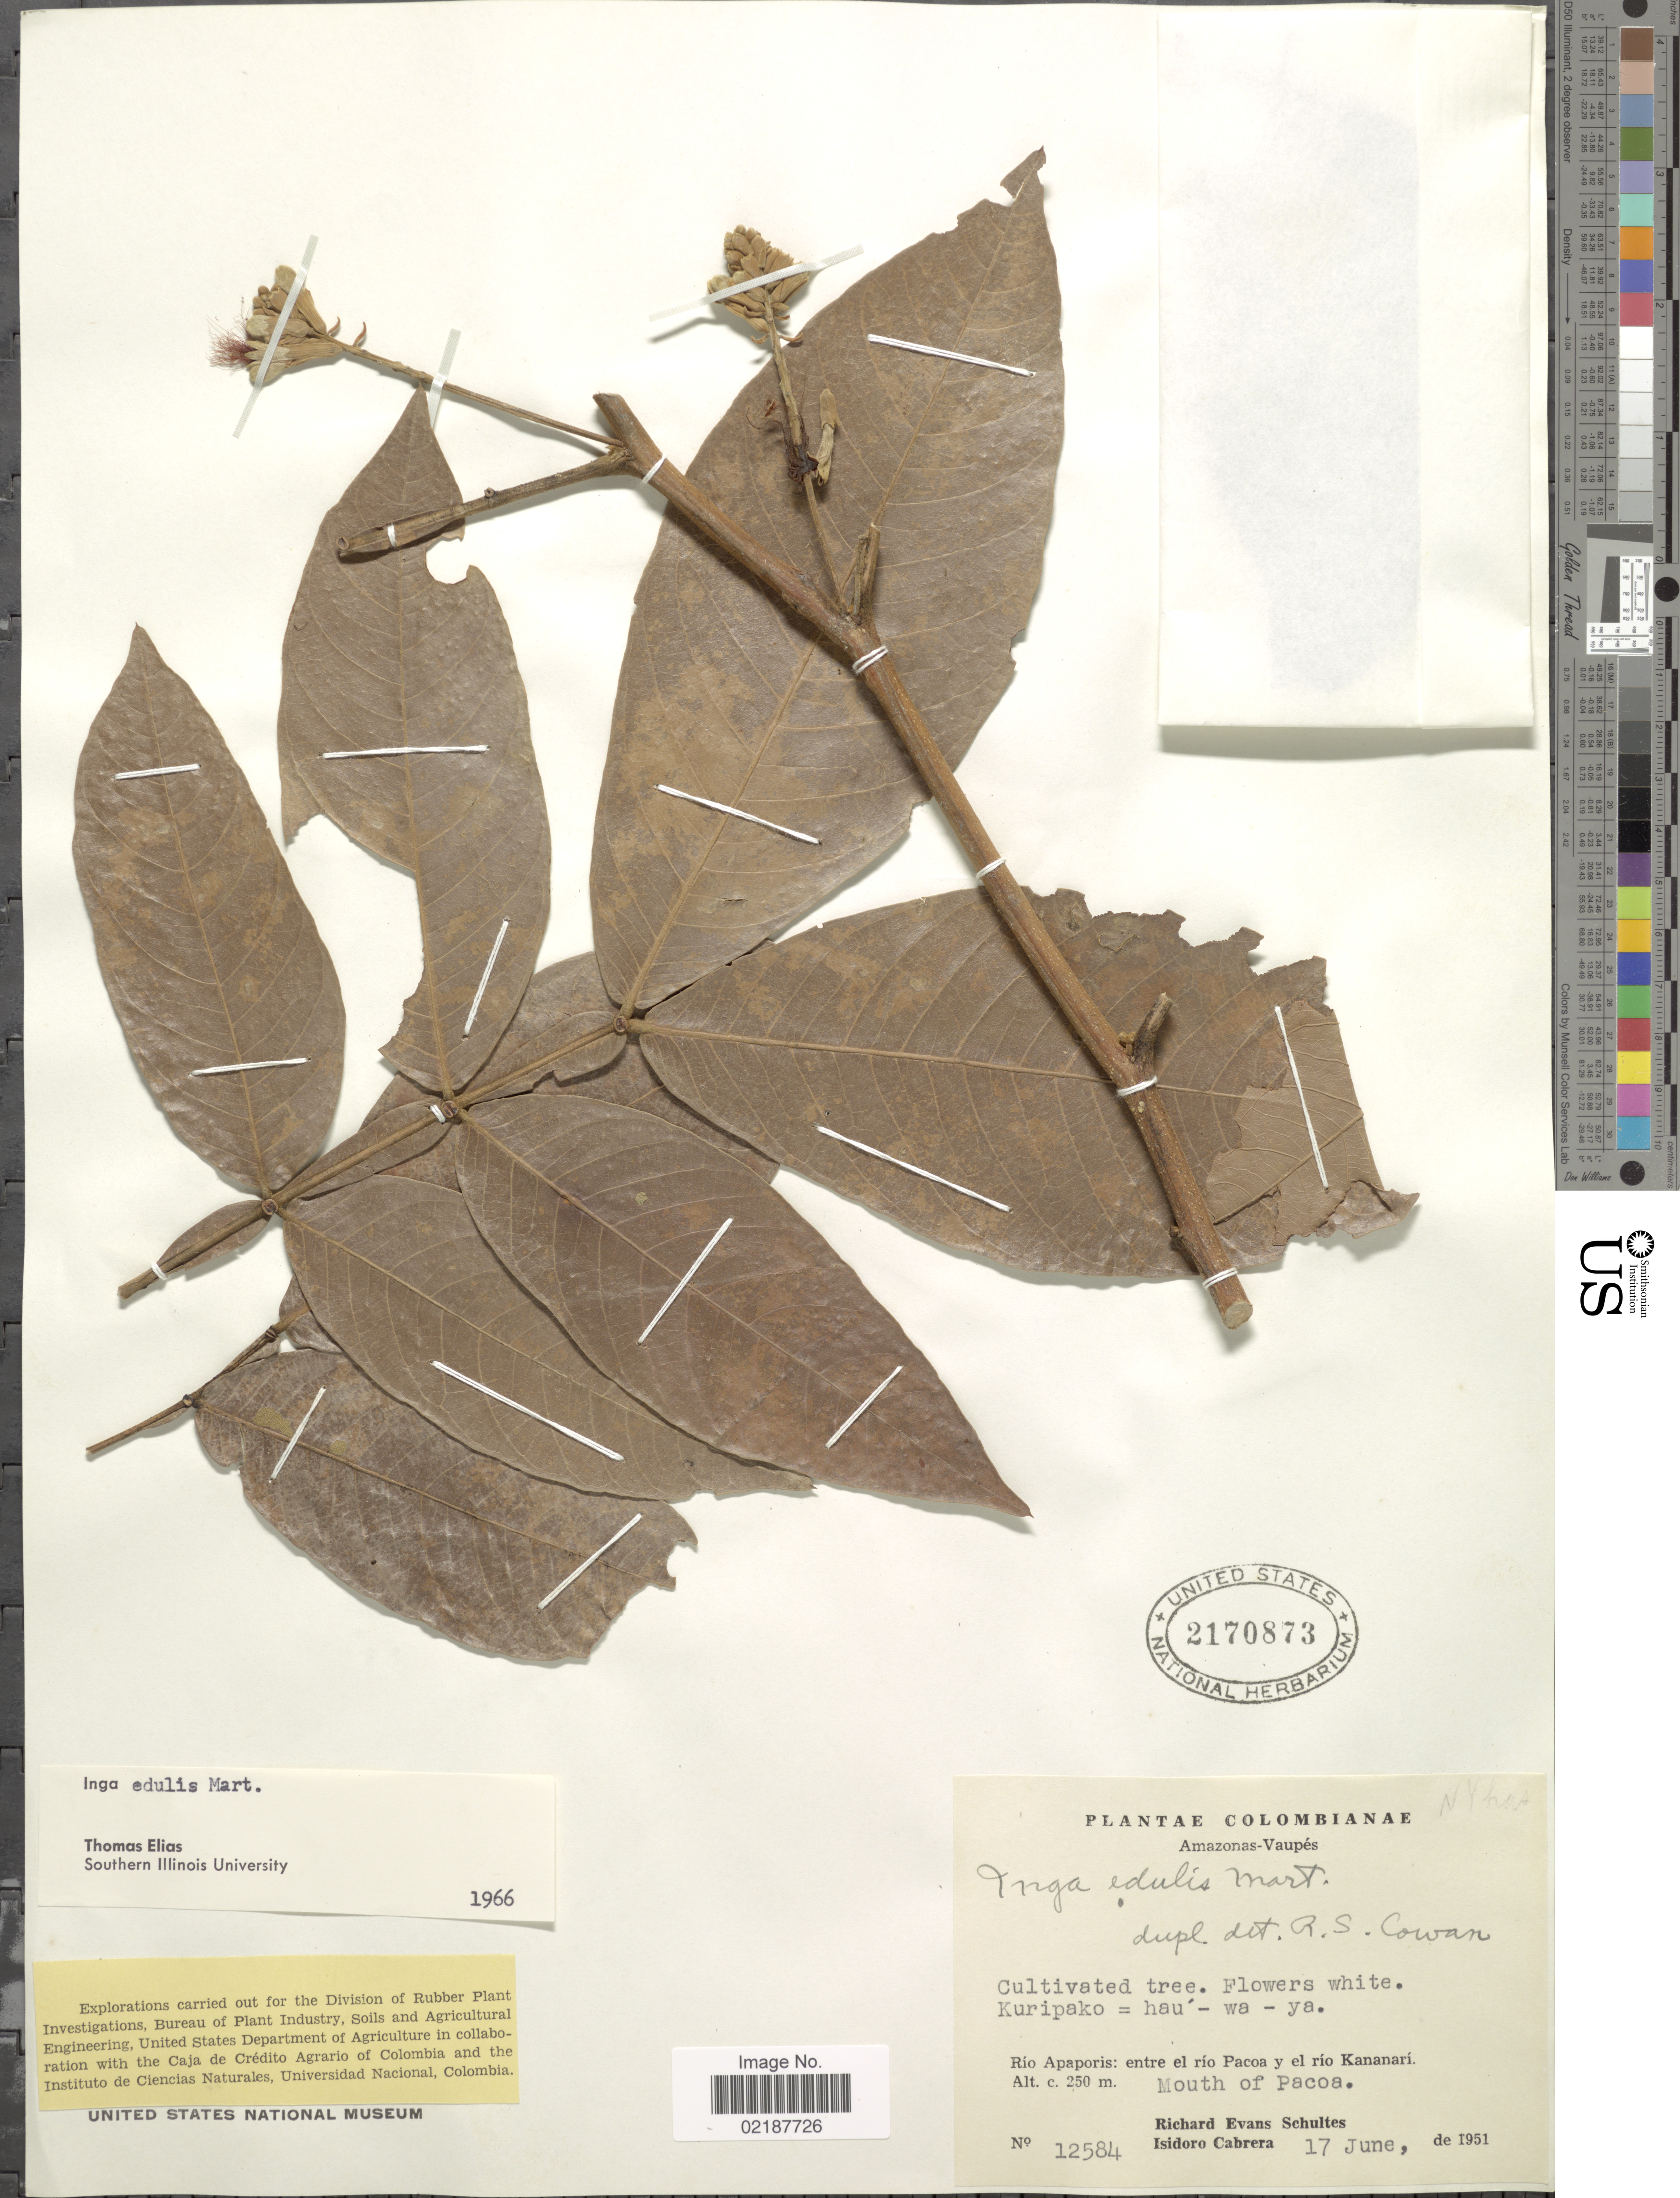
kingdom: Plantae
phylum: Tracheophyta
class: Magnoliopsida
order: Fabales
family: Fabaceae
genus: Inga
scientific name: Inga edulis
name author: Mart.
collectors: R. E. Schultes & I. Cabrera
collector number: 12584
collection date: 1951-06-17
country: Colombia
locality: Amazonas-Vaupés, Rio Apaporis: entre el rio Pacao y el rio Kanamari, Mouth of Pacoa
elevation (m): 250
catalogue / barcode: US 2170873